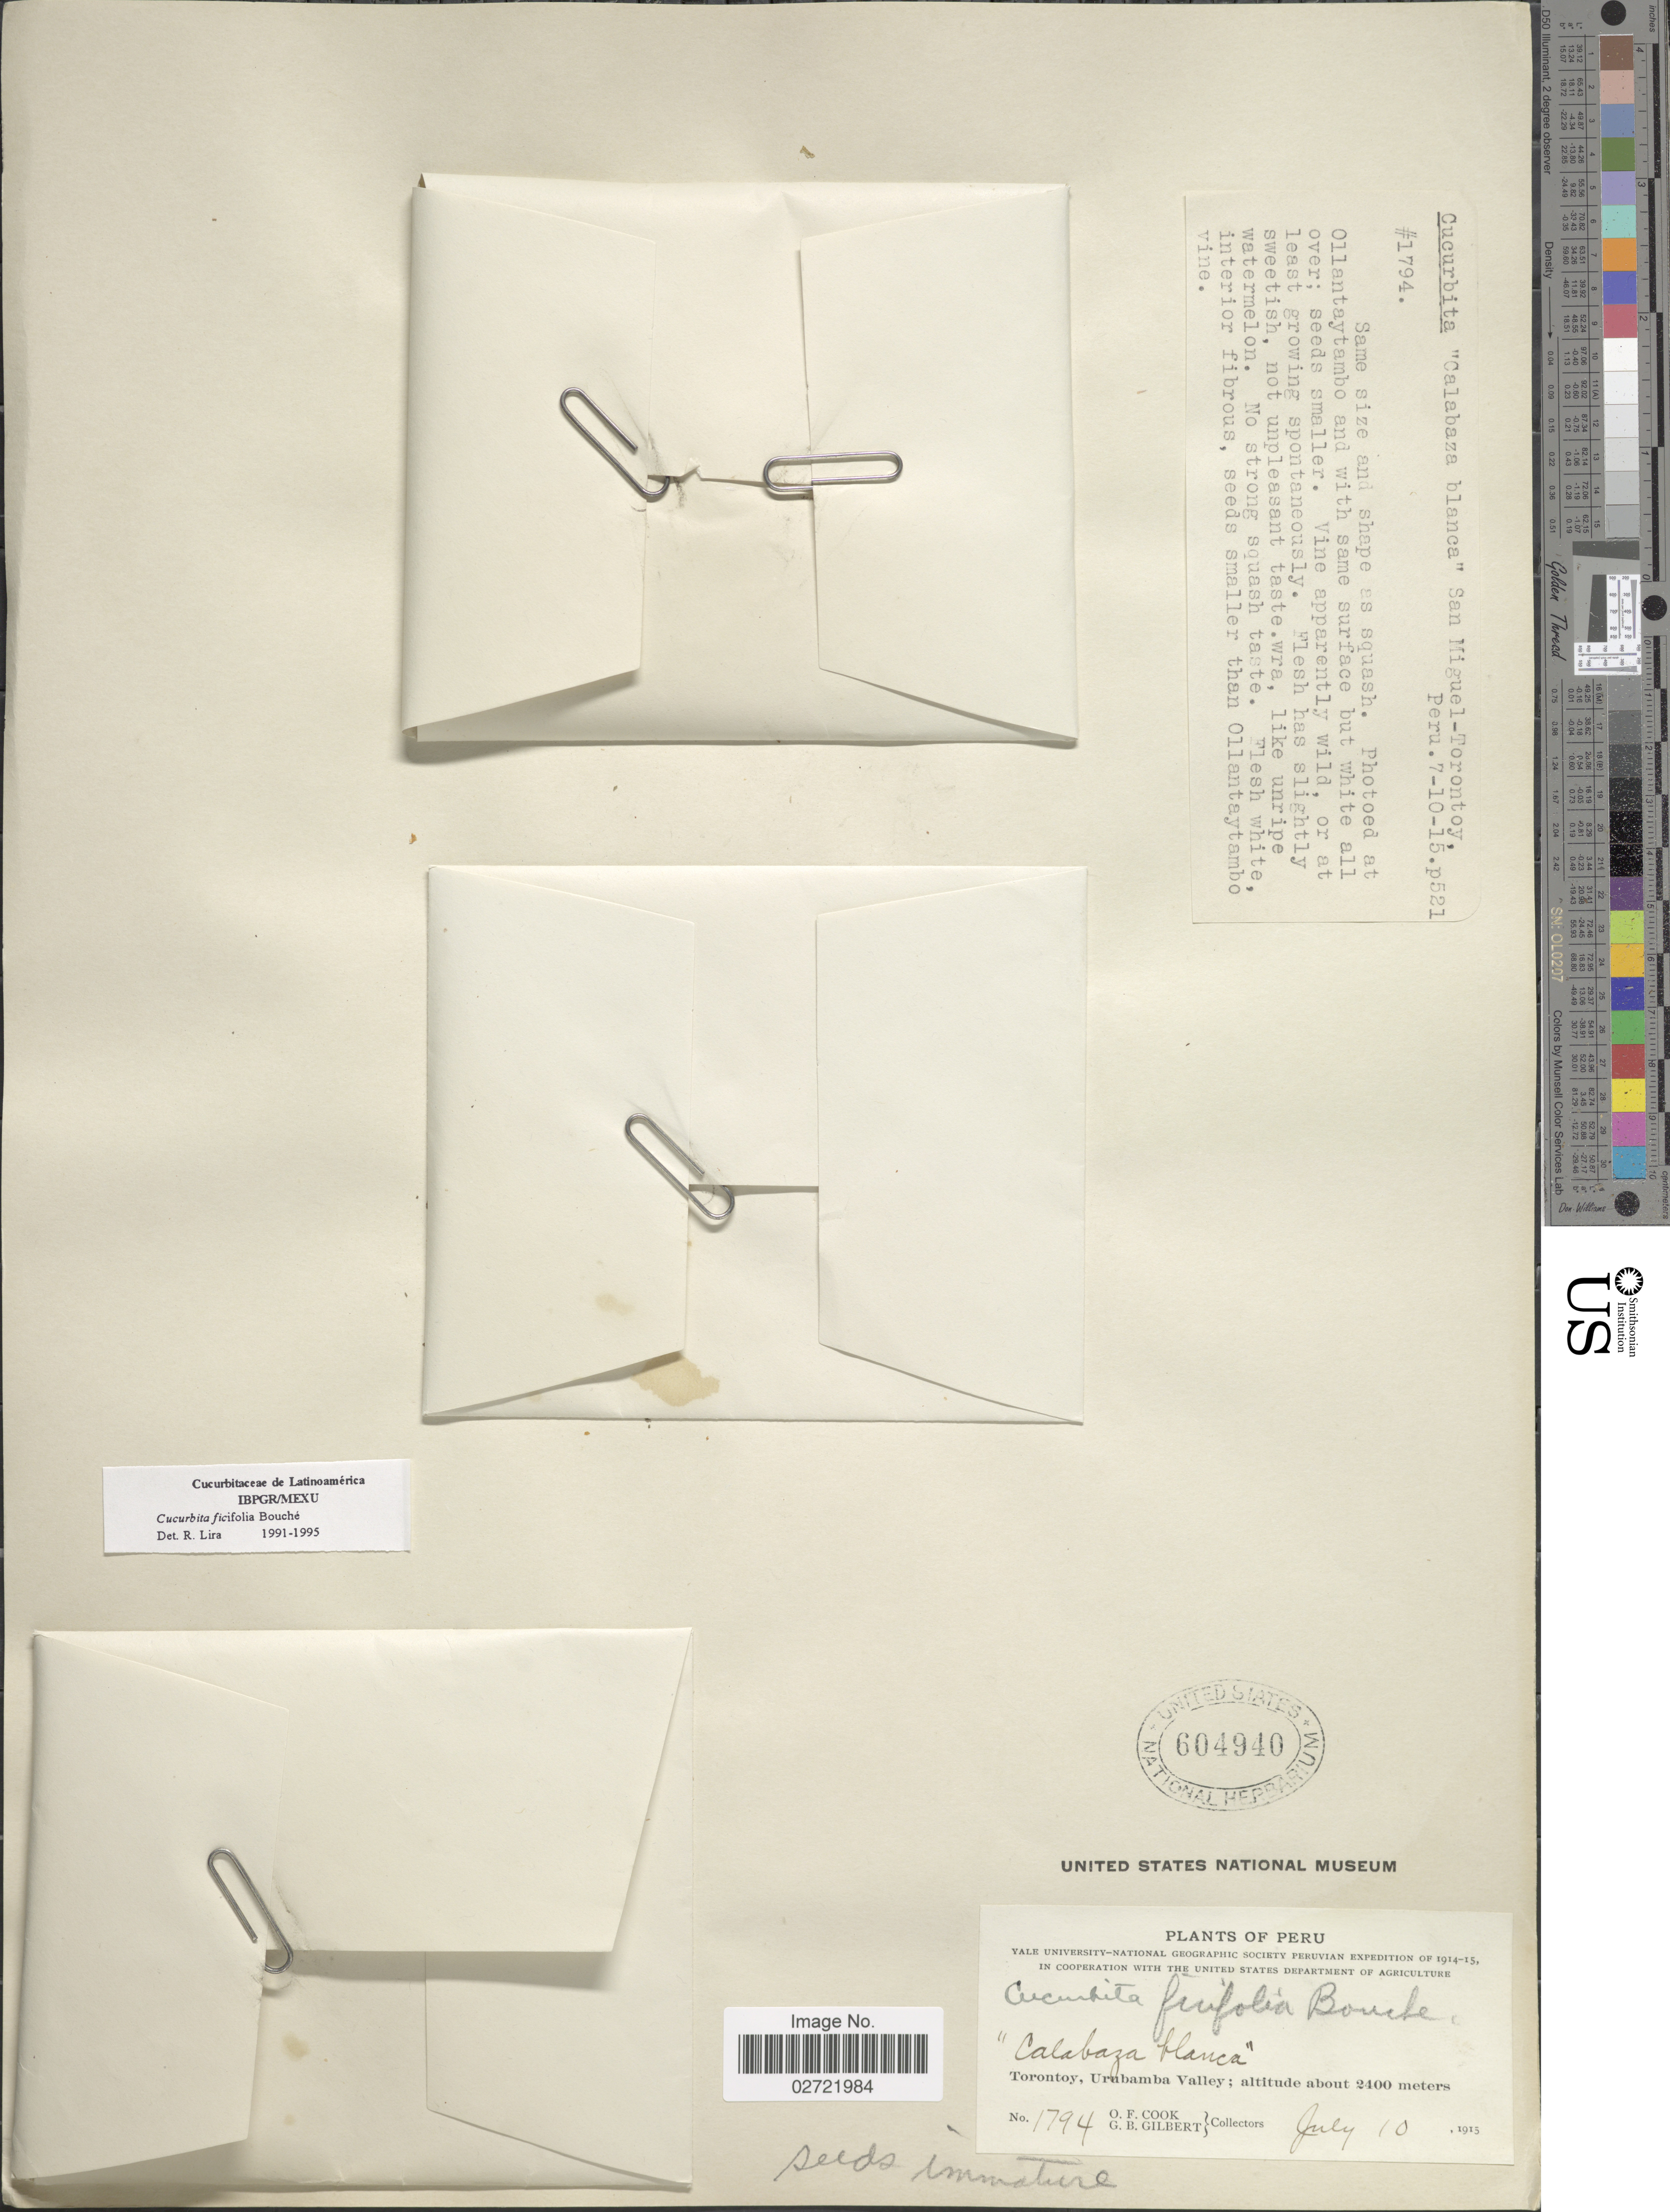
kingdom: Plantae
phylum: Tracheophyta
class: Magnoliopsida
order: Cucurbitales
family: Cucurbitaceae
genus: Cucurbita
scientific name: Cucurbita ficifolia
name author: C.D. Bouché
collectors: O. F. Cook & G. B. Gilbert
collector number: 1794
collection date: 1915-07-10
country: Peru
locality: Torontoy, Urubamba Valley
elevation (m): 2400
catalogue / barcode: US 604940